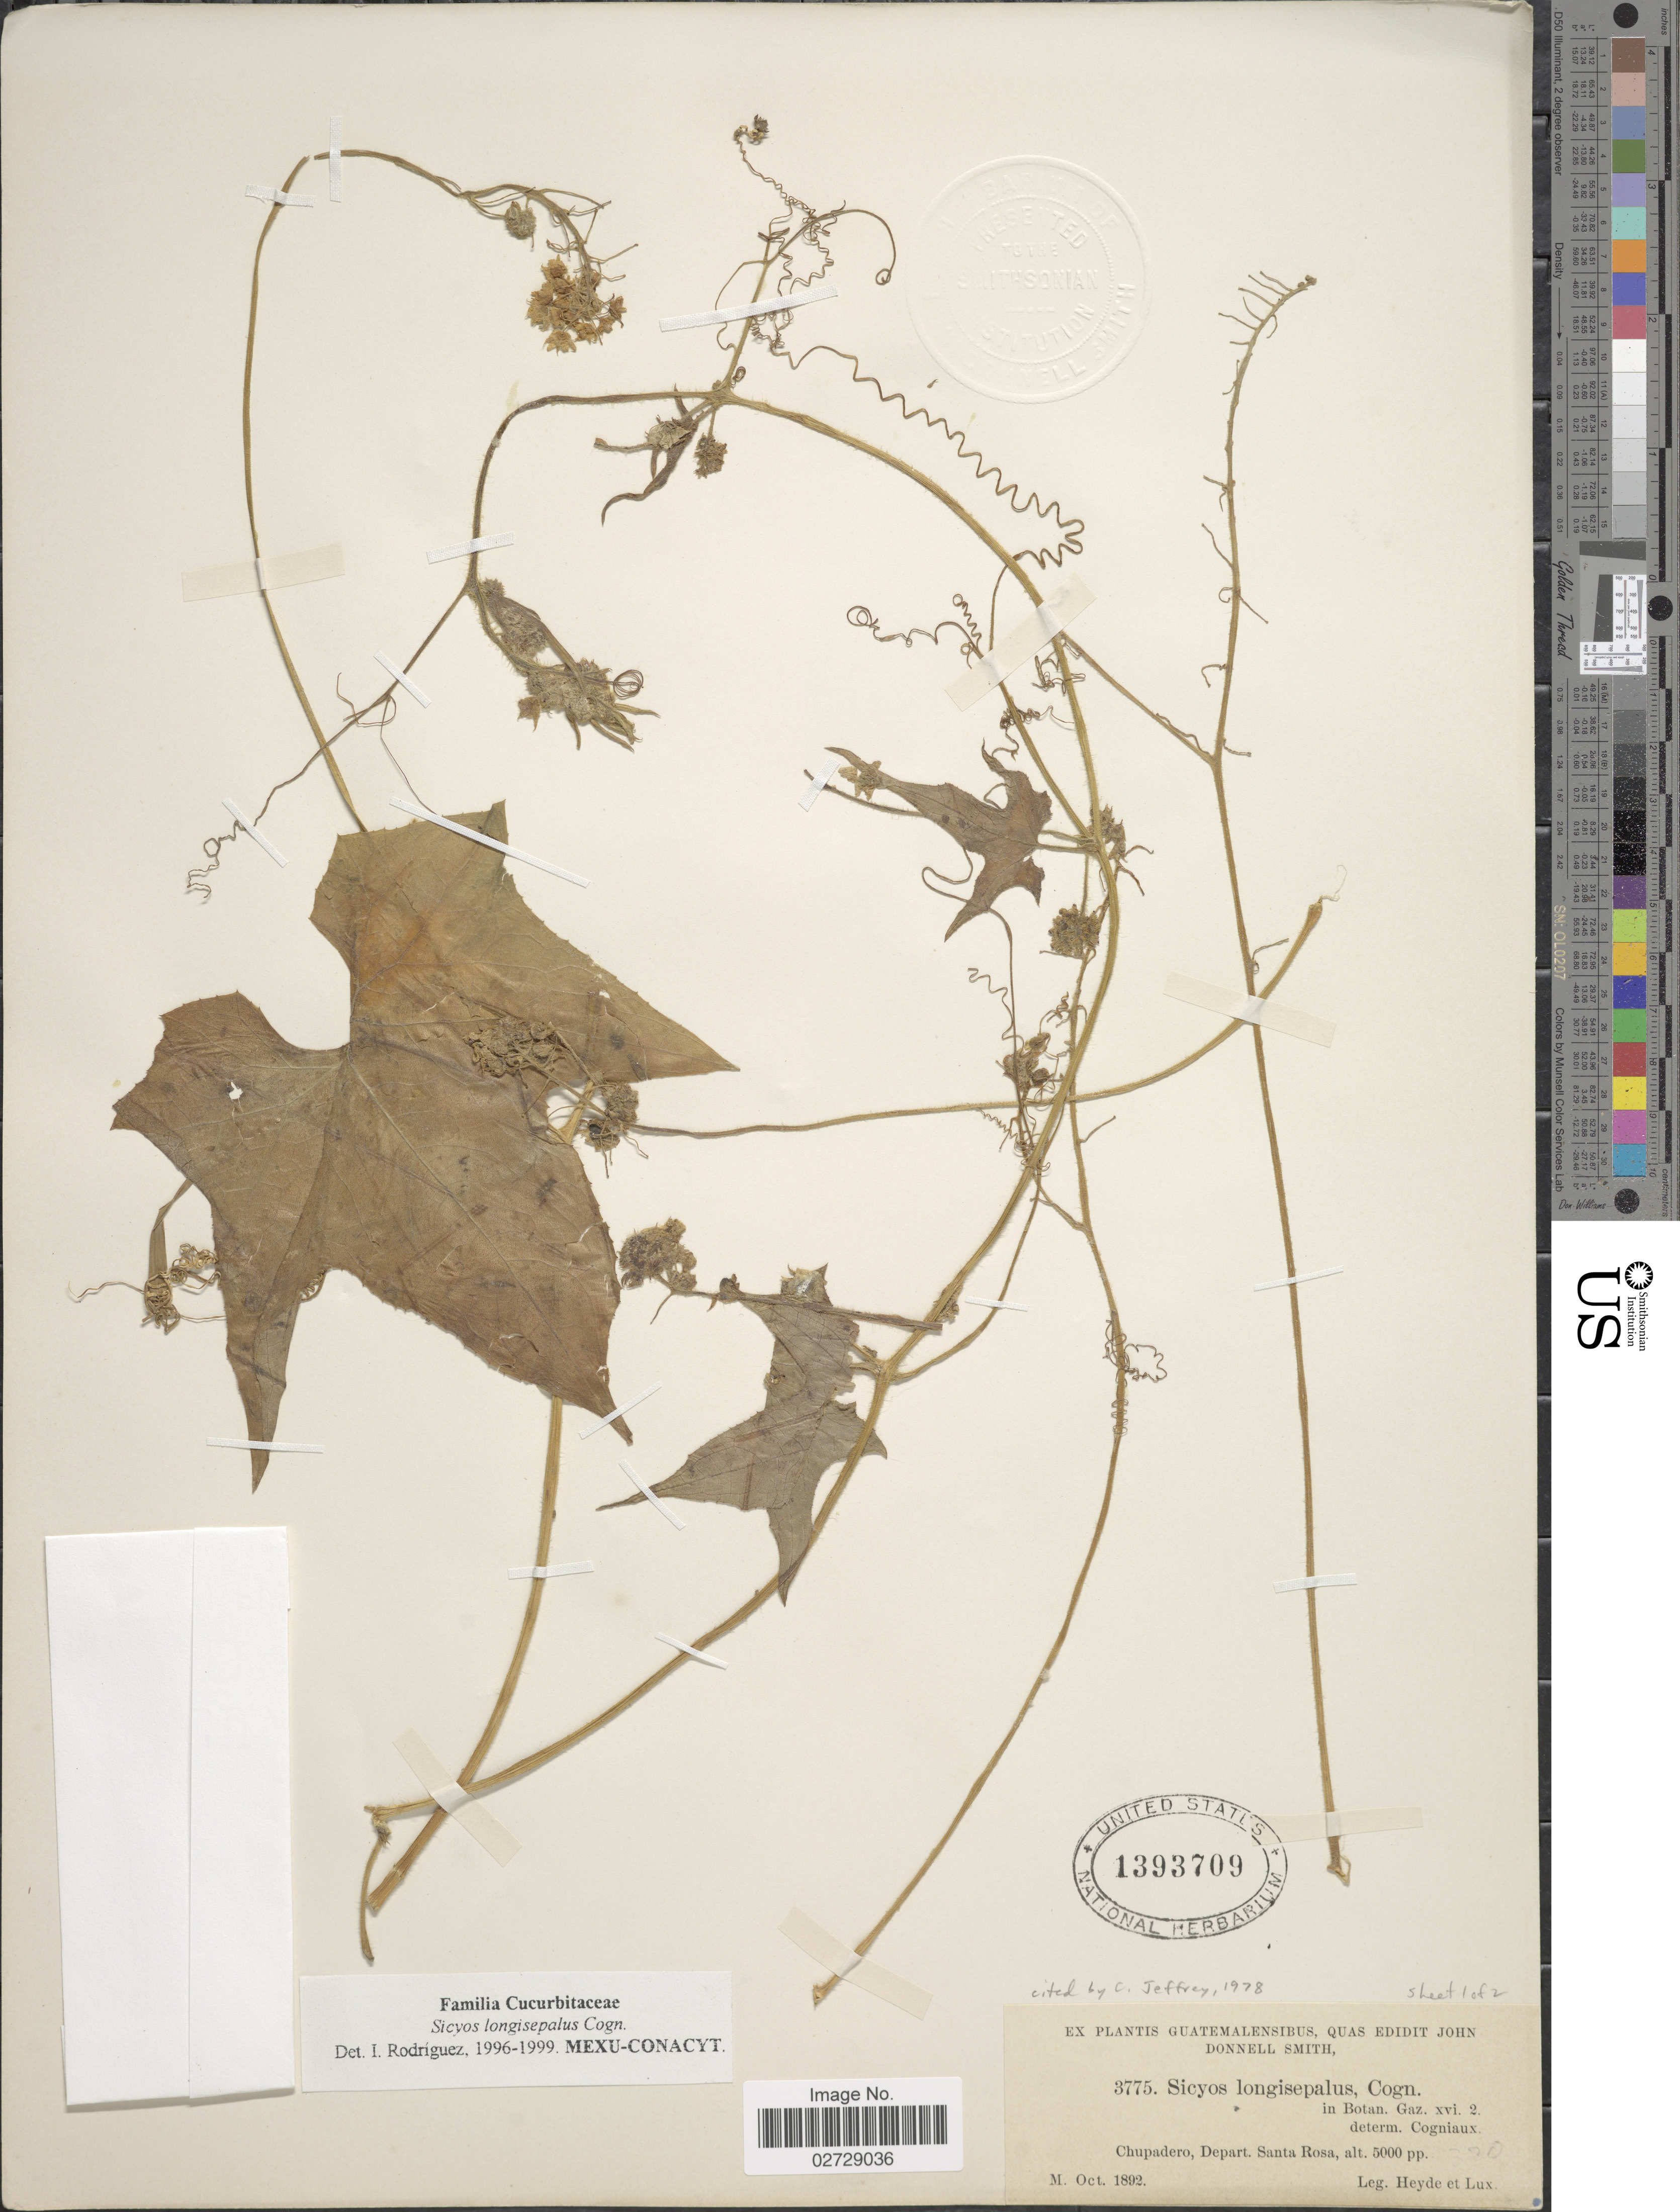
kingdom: Plantae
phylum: Tracheophyta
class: Magnoliopsida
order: Cucurbitales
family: Cucurbitaceae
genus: Sicyos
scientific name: Sicyos longisepalus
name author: Cogn. in Donn. Sm.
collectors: Heyde & Lux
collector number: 3775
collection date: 1892-10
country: Guatemala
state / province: Santa Rosa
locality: Chupadero, Depart. Santa Rosa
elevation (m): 1524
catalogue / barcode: US 1393709